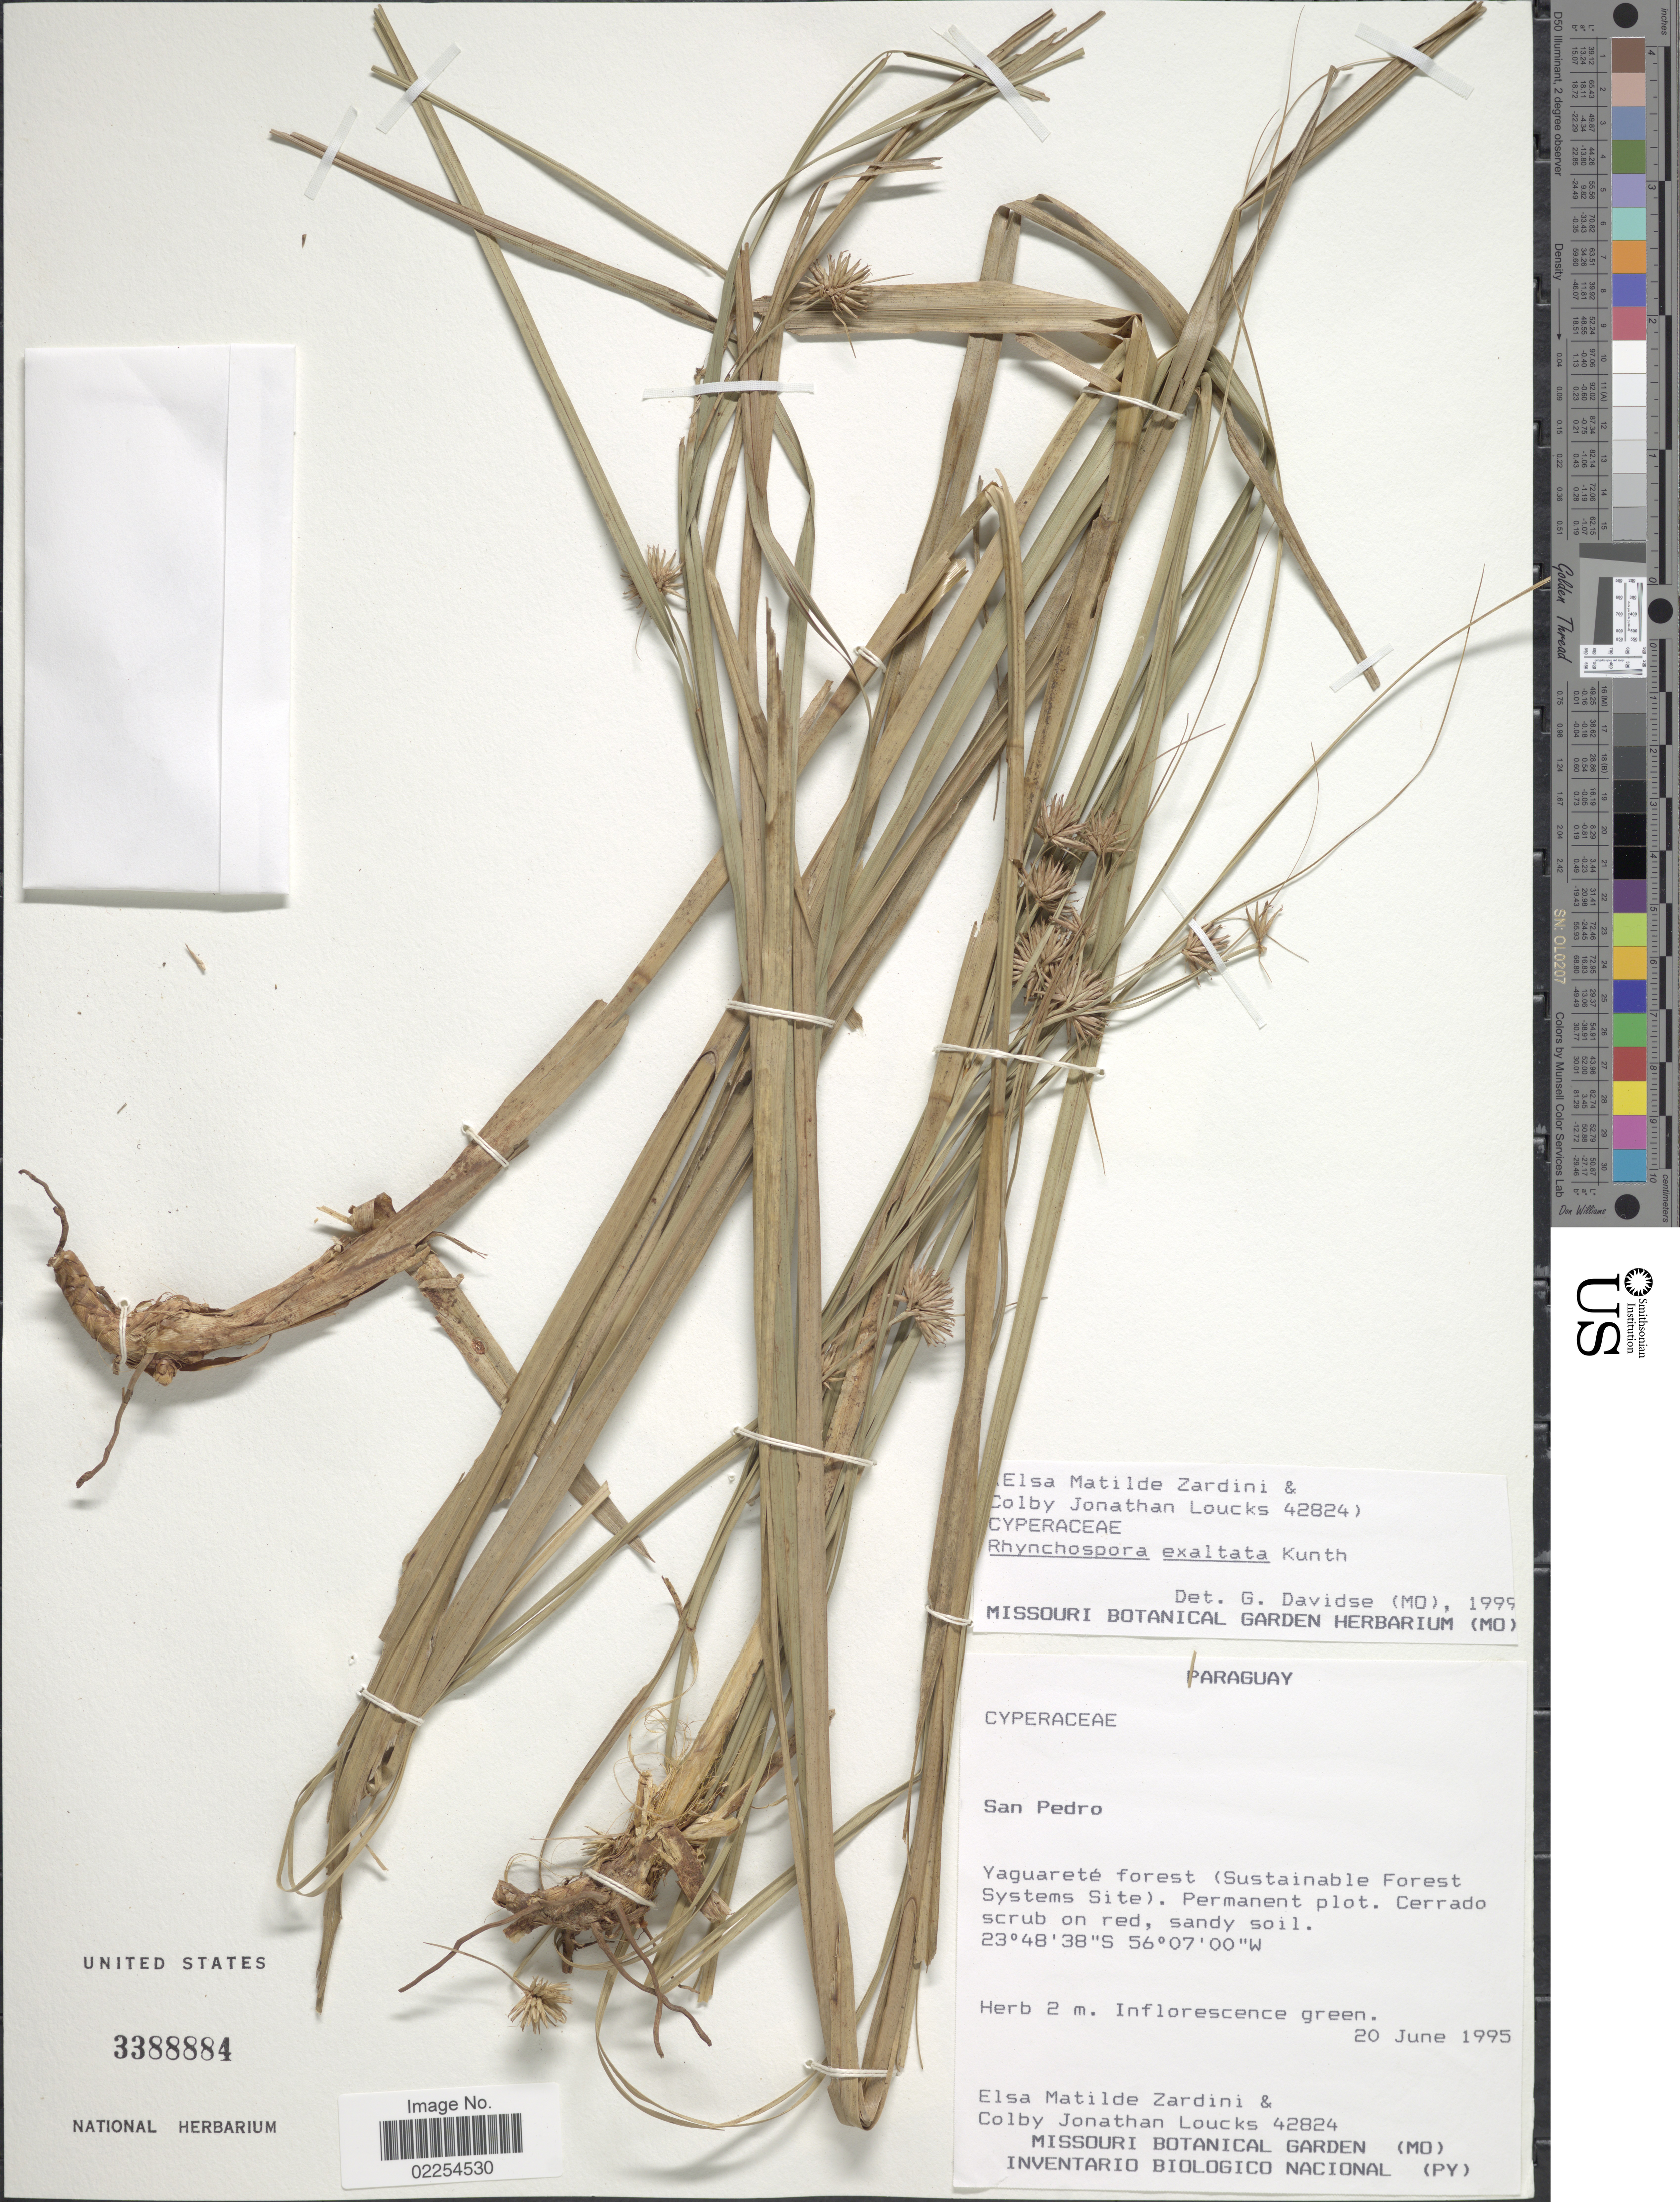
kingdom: Plantae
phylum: Tracheophyta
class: Liliopsida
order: Poales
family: Cyperaceae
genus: Rhynchospora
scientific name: Rhynchospora exaltata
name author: Kunth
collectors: E. M. Zardini & C. Loucks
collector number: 42824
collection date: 1995-06-20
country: Paraguay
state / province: San Pedro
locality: Yaguareté forest (Sustainable Forest Systems Site).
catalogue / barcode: US 3388884